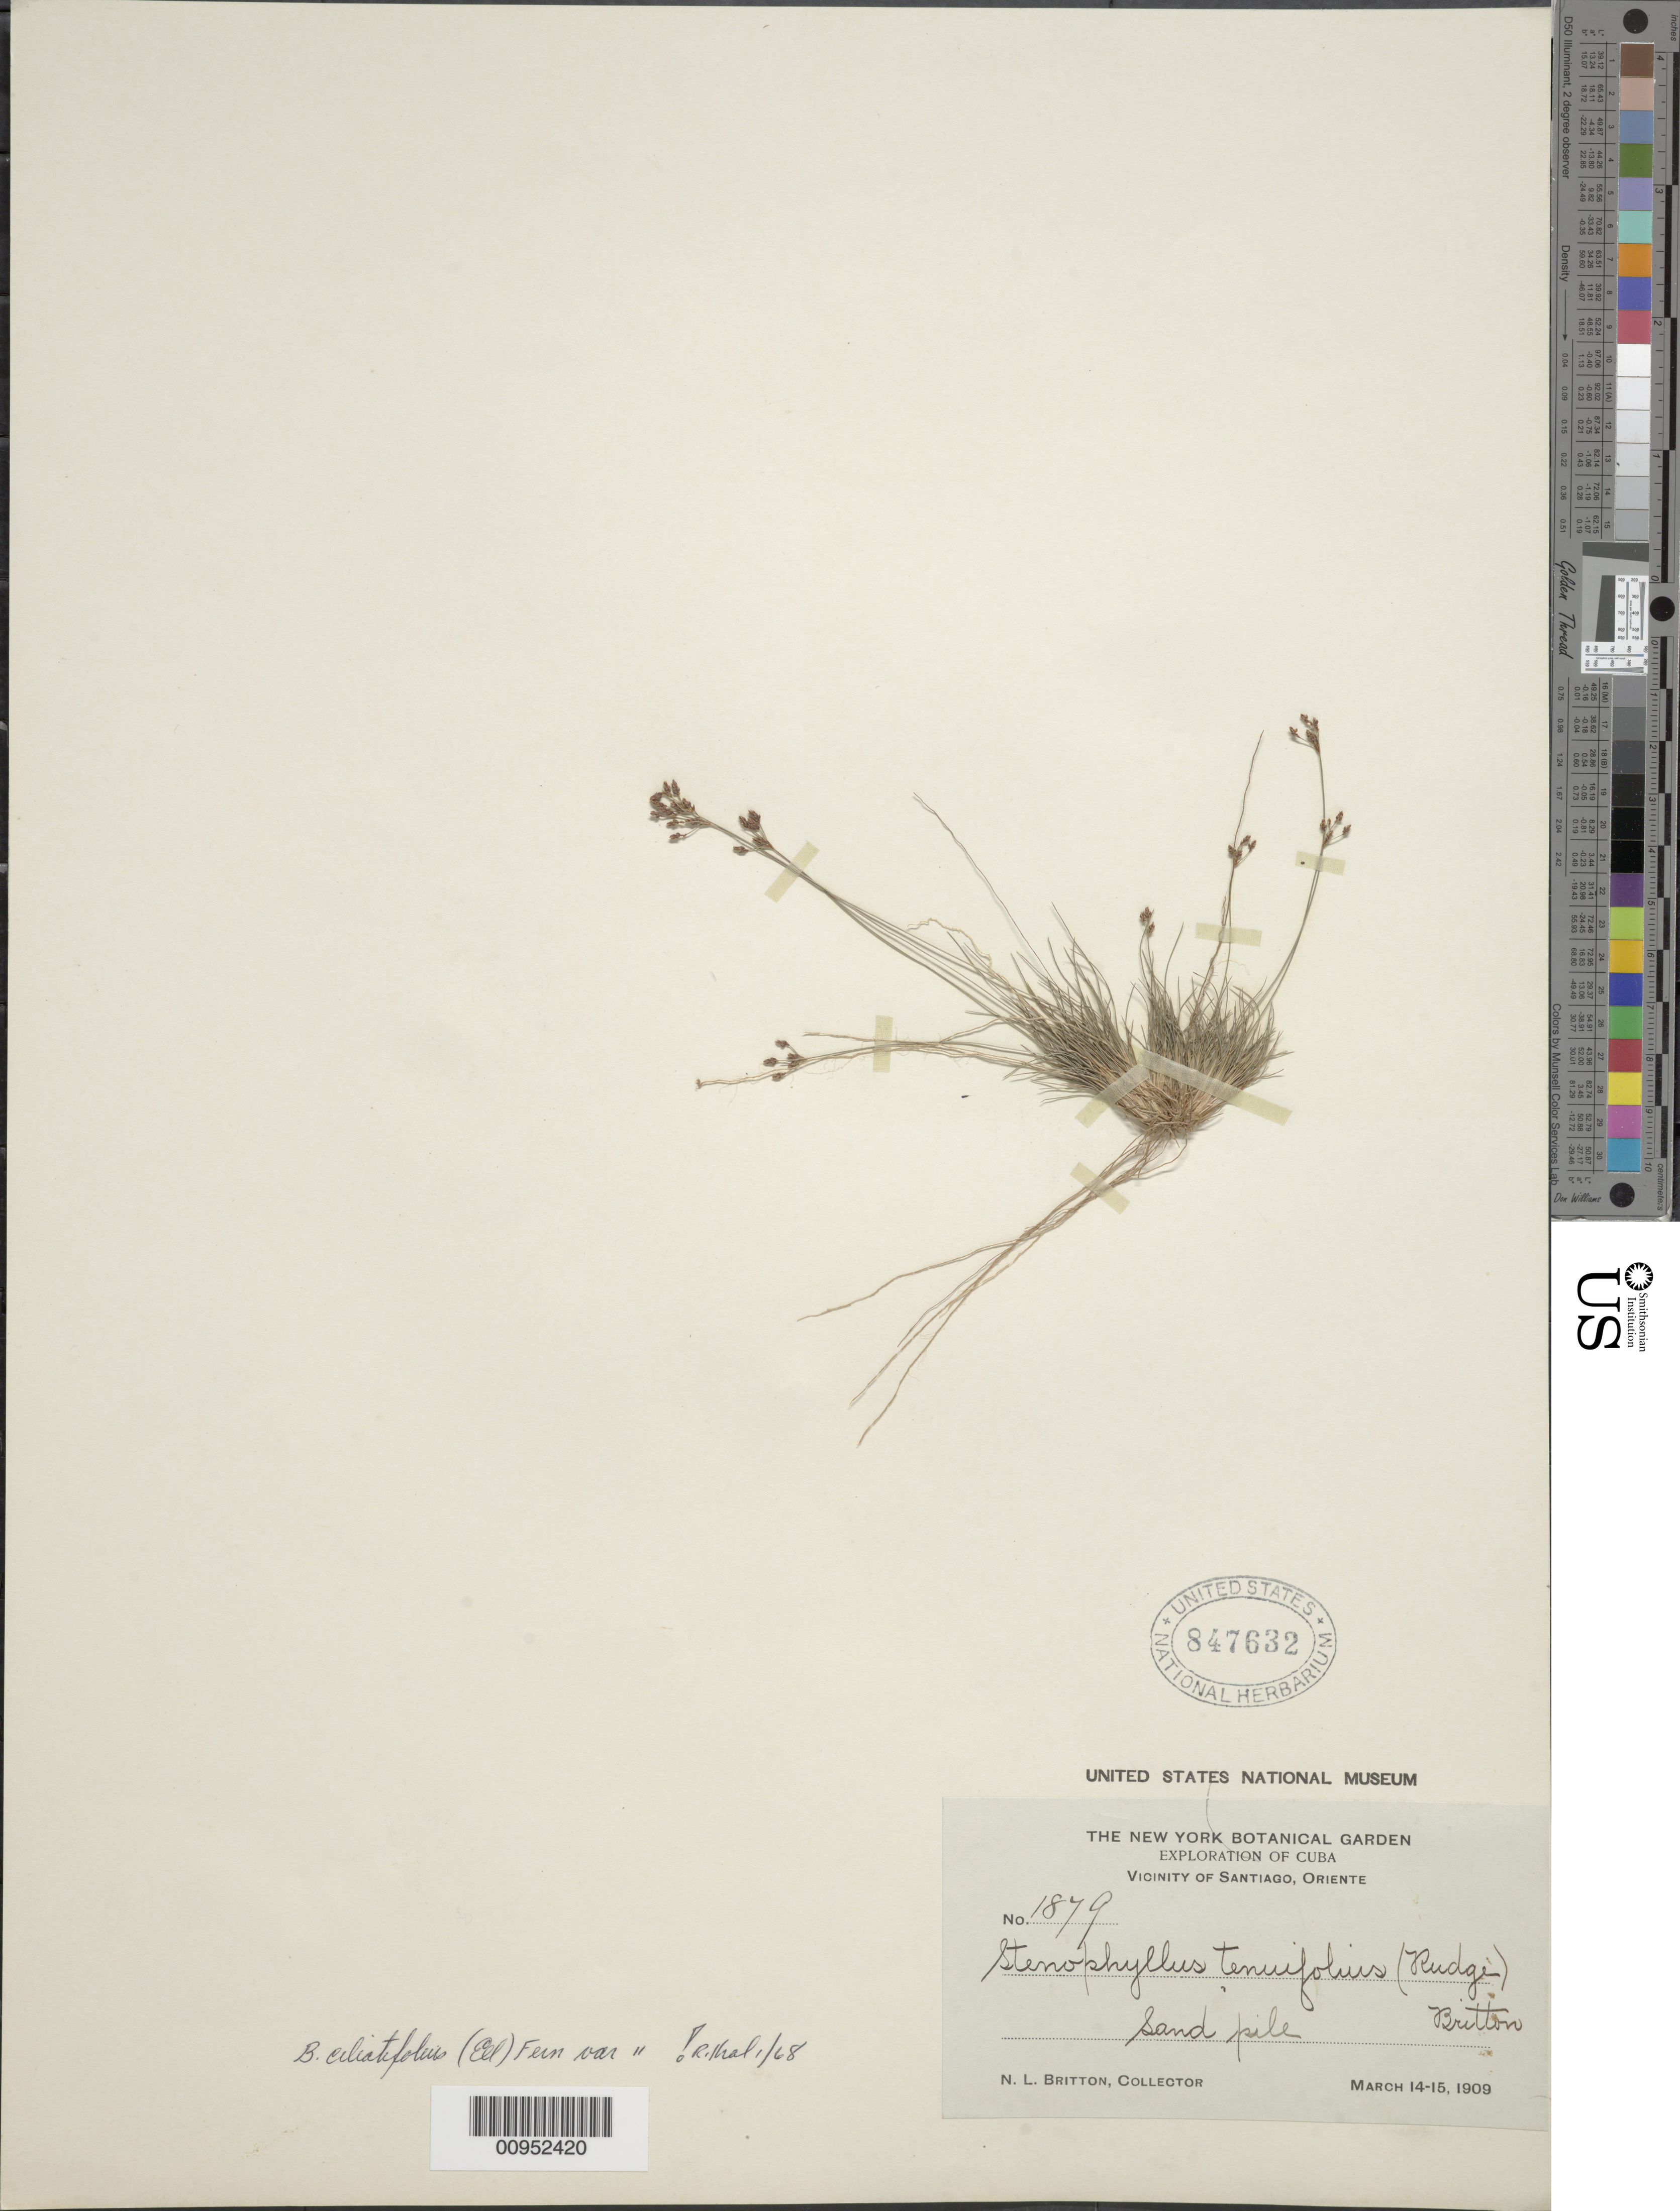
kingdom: Plantae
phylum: Tracheophyta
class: Liliopsida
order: Poales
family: Cyperaceae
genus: Bulbostylis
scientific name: Bulbostylis ciliatifolia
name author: (Elliott) Fernald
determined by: Strong, Mark T., (BOT), Smithsonian Institution - National Museum of Natural History (UNITED STATES)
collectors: N. Britton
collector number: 1879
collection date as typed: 14 Mar 1909 to 15 Mar 1909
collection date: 1909-03-14/1909-03-15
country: Cuba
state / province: Santiago de Cuba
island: Cuba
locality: Vicinity of Santiago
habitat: Sand pile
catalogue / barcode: US 847632